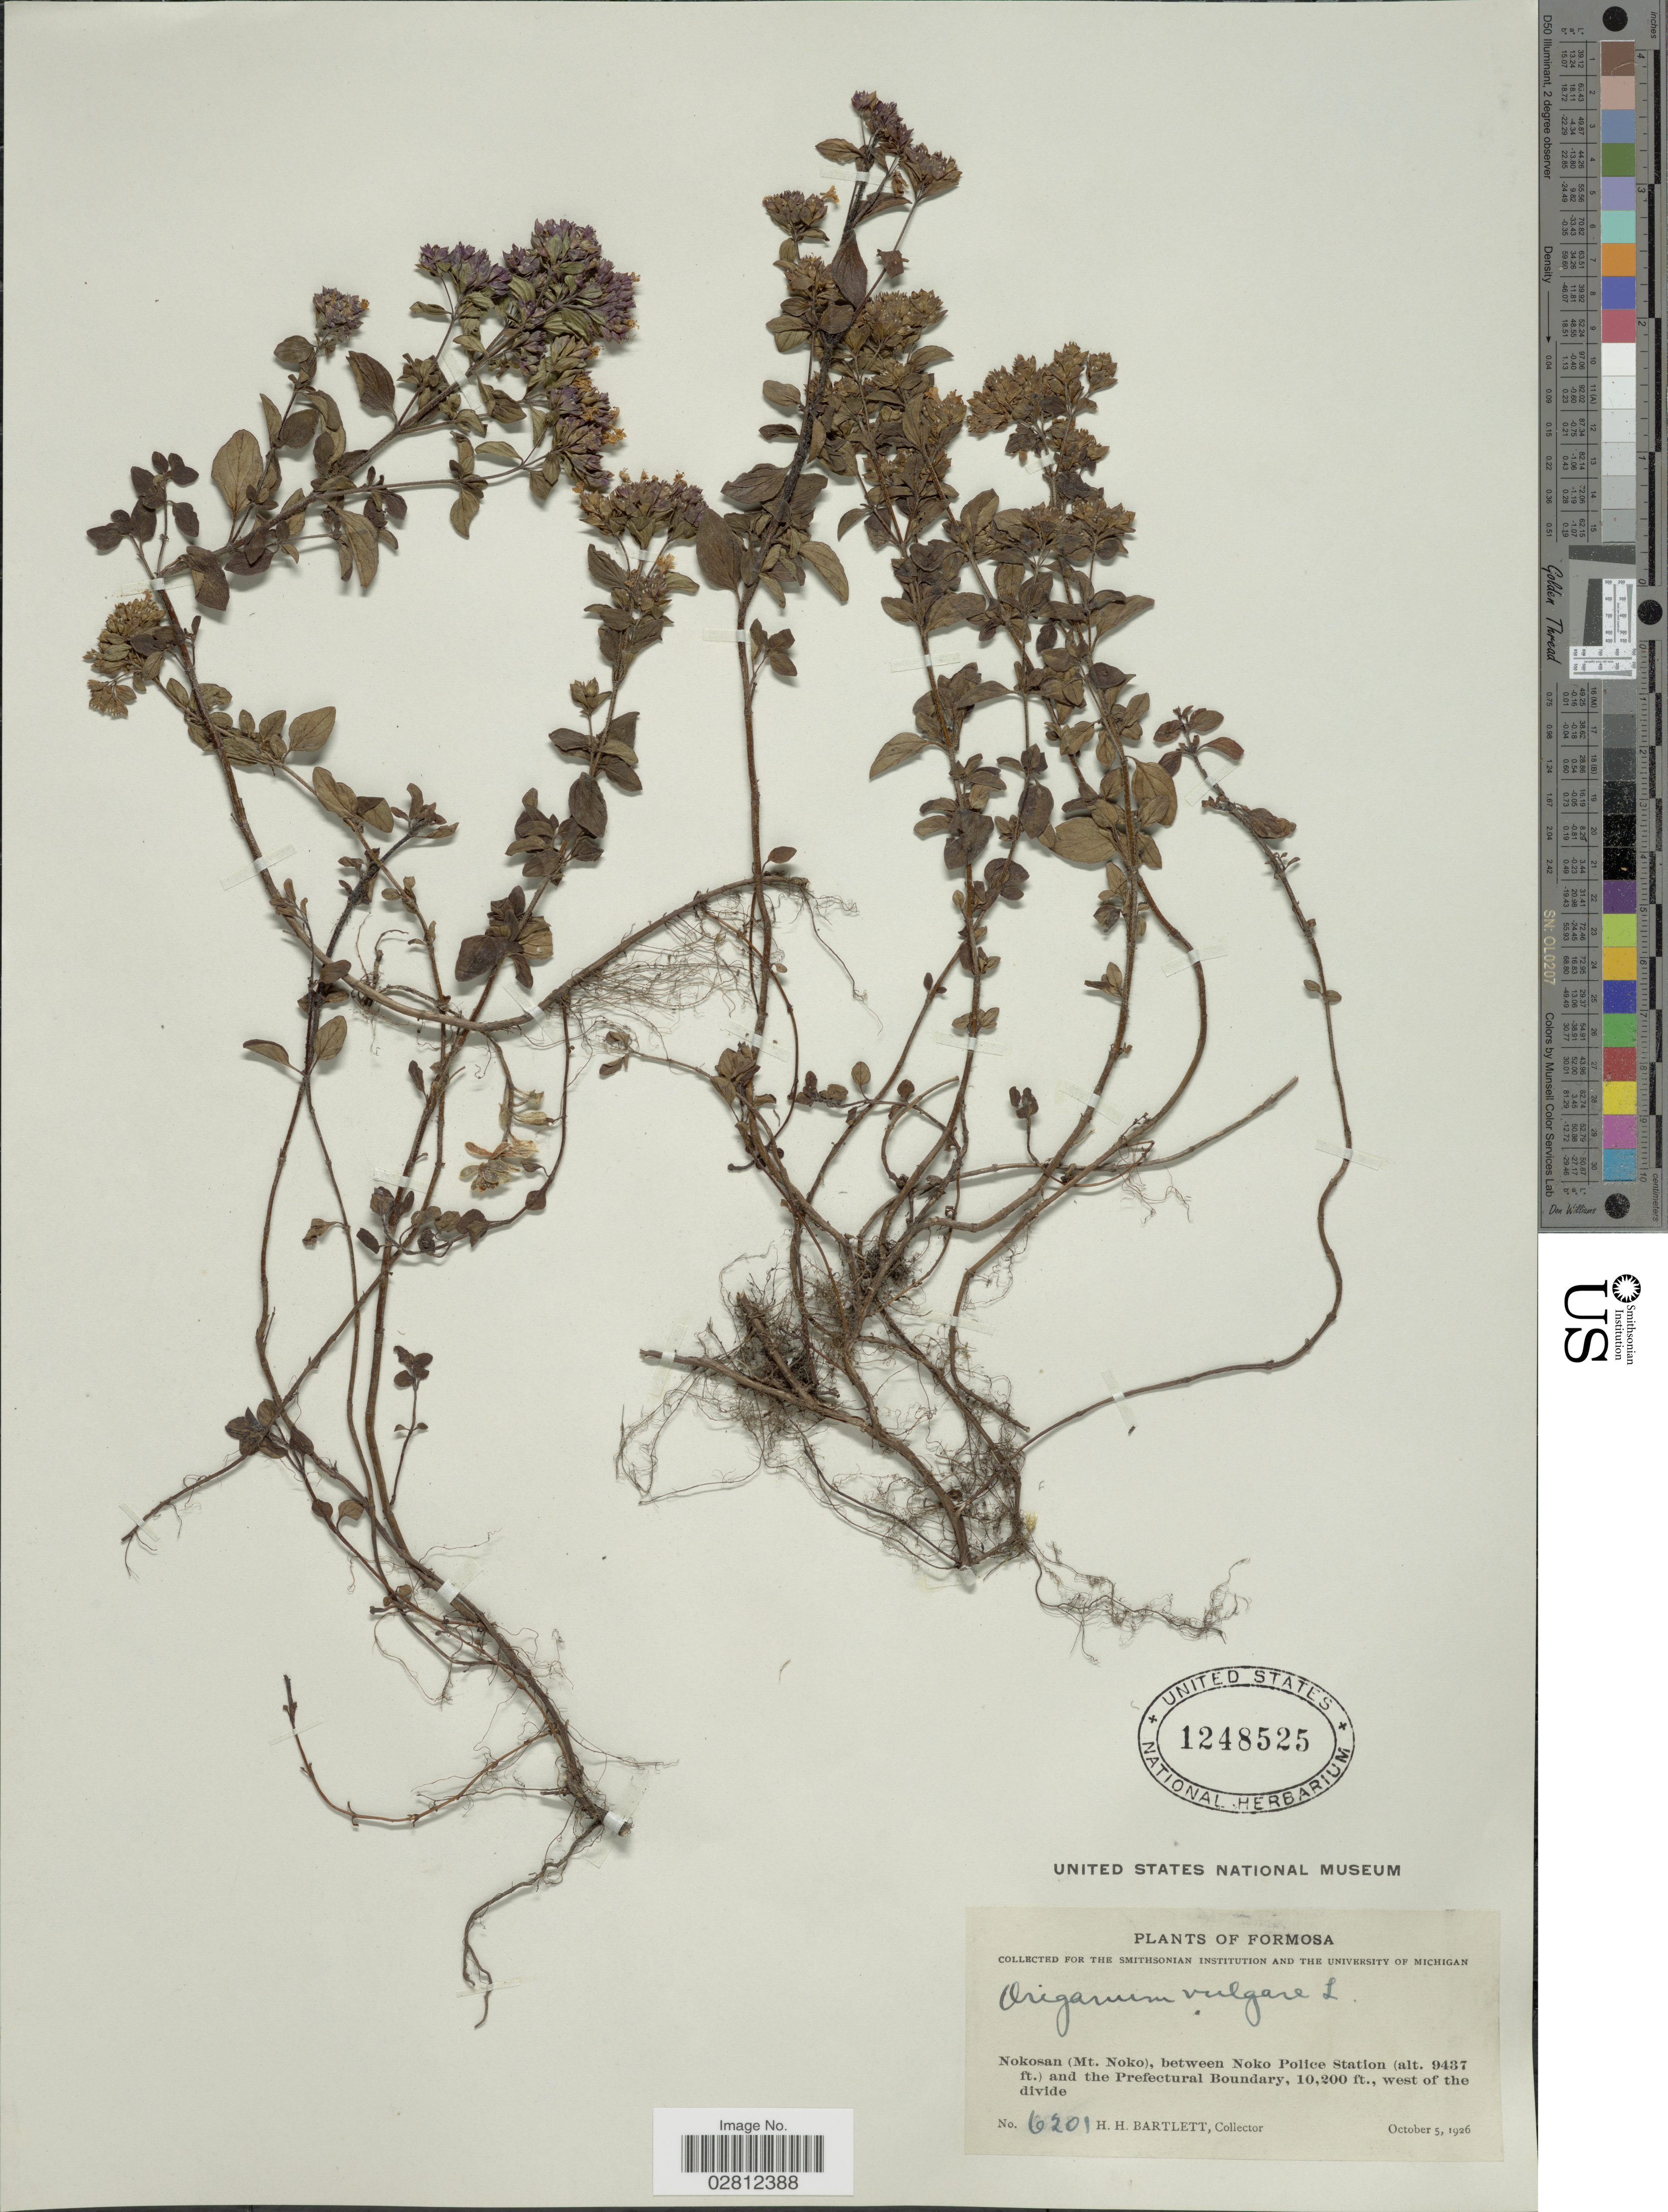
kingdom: Plantae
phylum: Tracheophyta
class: Magnoliopsida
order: Lamiales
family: Lamiaceae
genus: Origanum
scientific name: Origanum vulgare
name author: L.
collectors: H. H. Bartlett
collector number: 6201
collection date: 1926-10-05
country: Taiwan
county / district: Hualien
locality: Nokosan (Mt. Noko), between Noko Police Station and the Prefectural Boundary. West of the divide.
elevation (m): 2876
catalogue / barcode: US 1248525